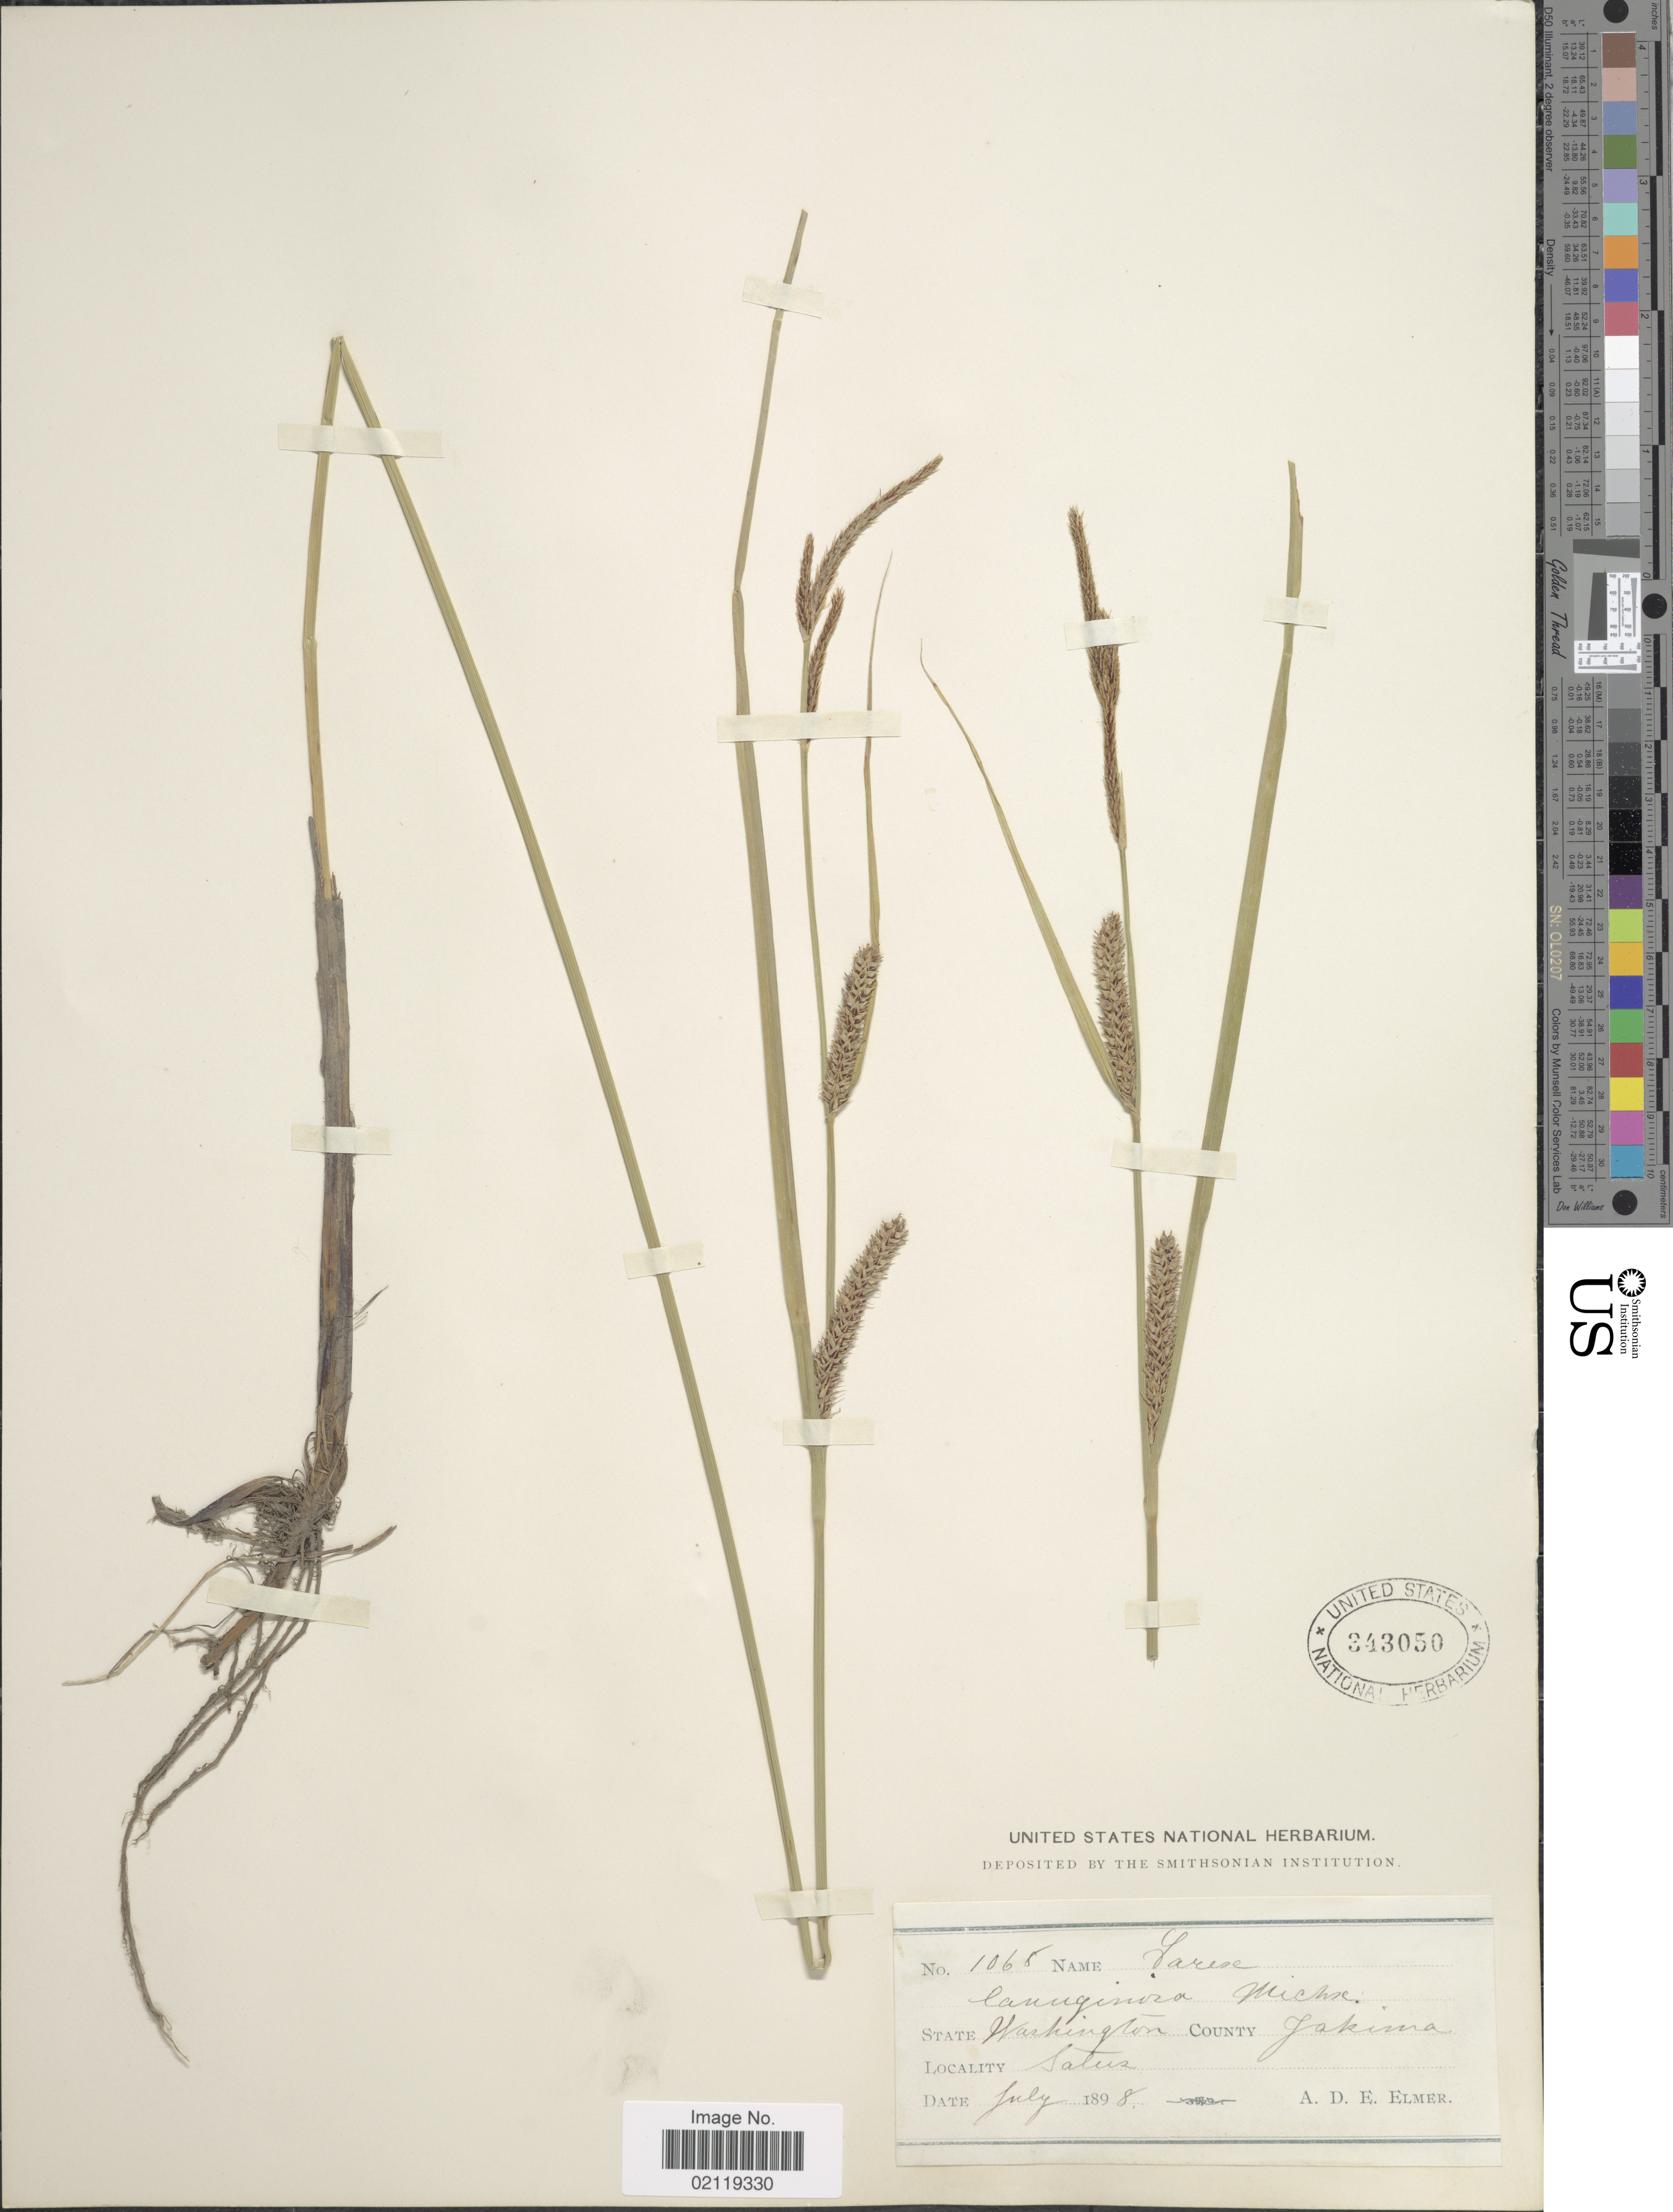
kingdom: Plantae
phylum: Tracheophyta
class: Liliopsida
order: Poales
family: Cyperaceae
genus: Carex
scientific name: Carex pellita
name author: Muhl. ex Willd.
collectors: A. D. E. Elmer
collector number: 1065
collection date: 1898-07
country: United States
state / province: Washington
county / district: Yakima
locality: Salus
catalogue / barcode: US 343050